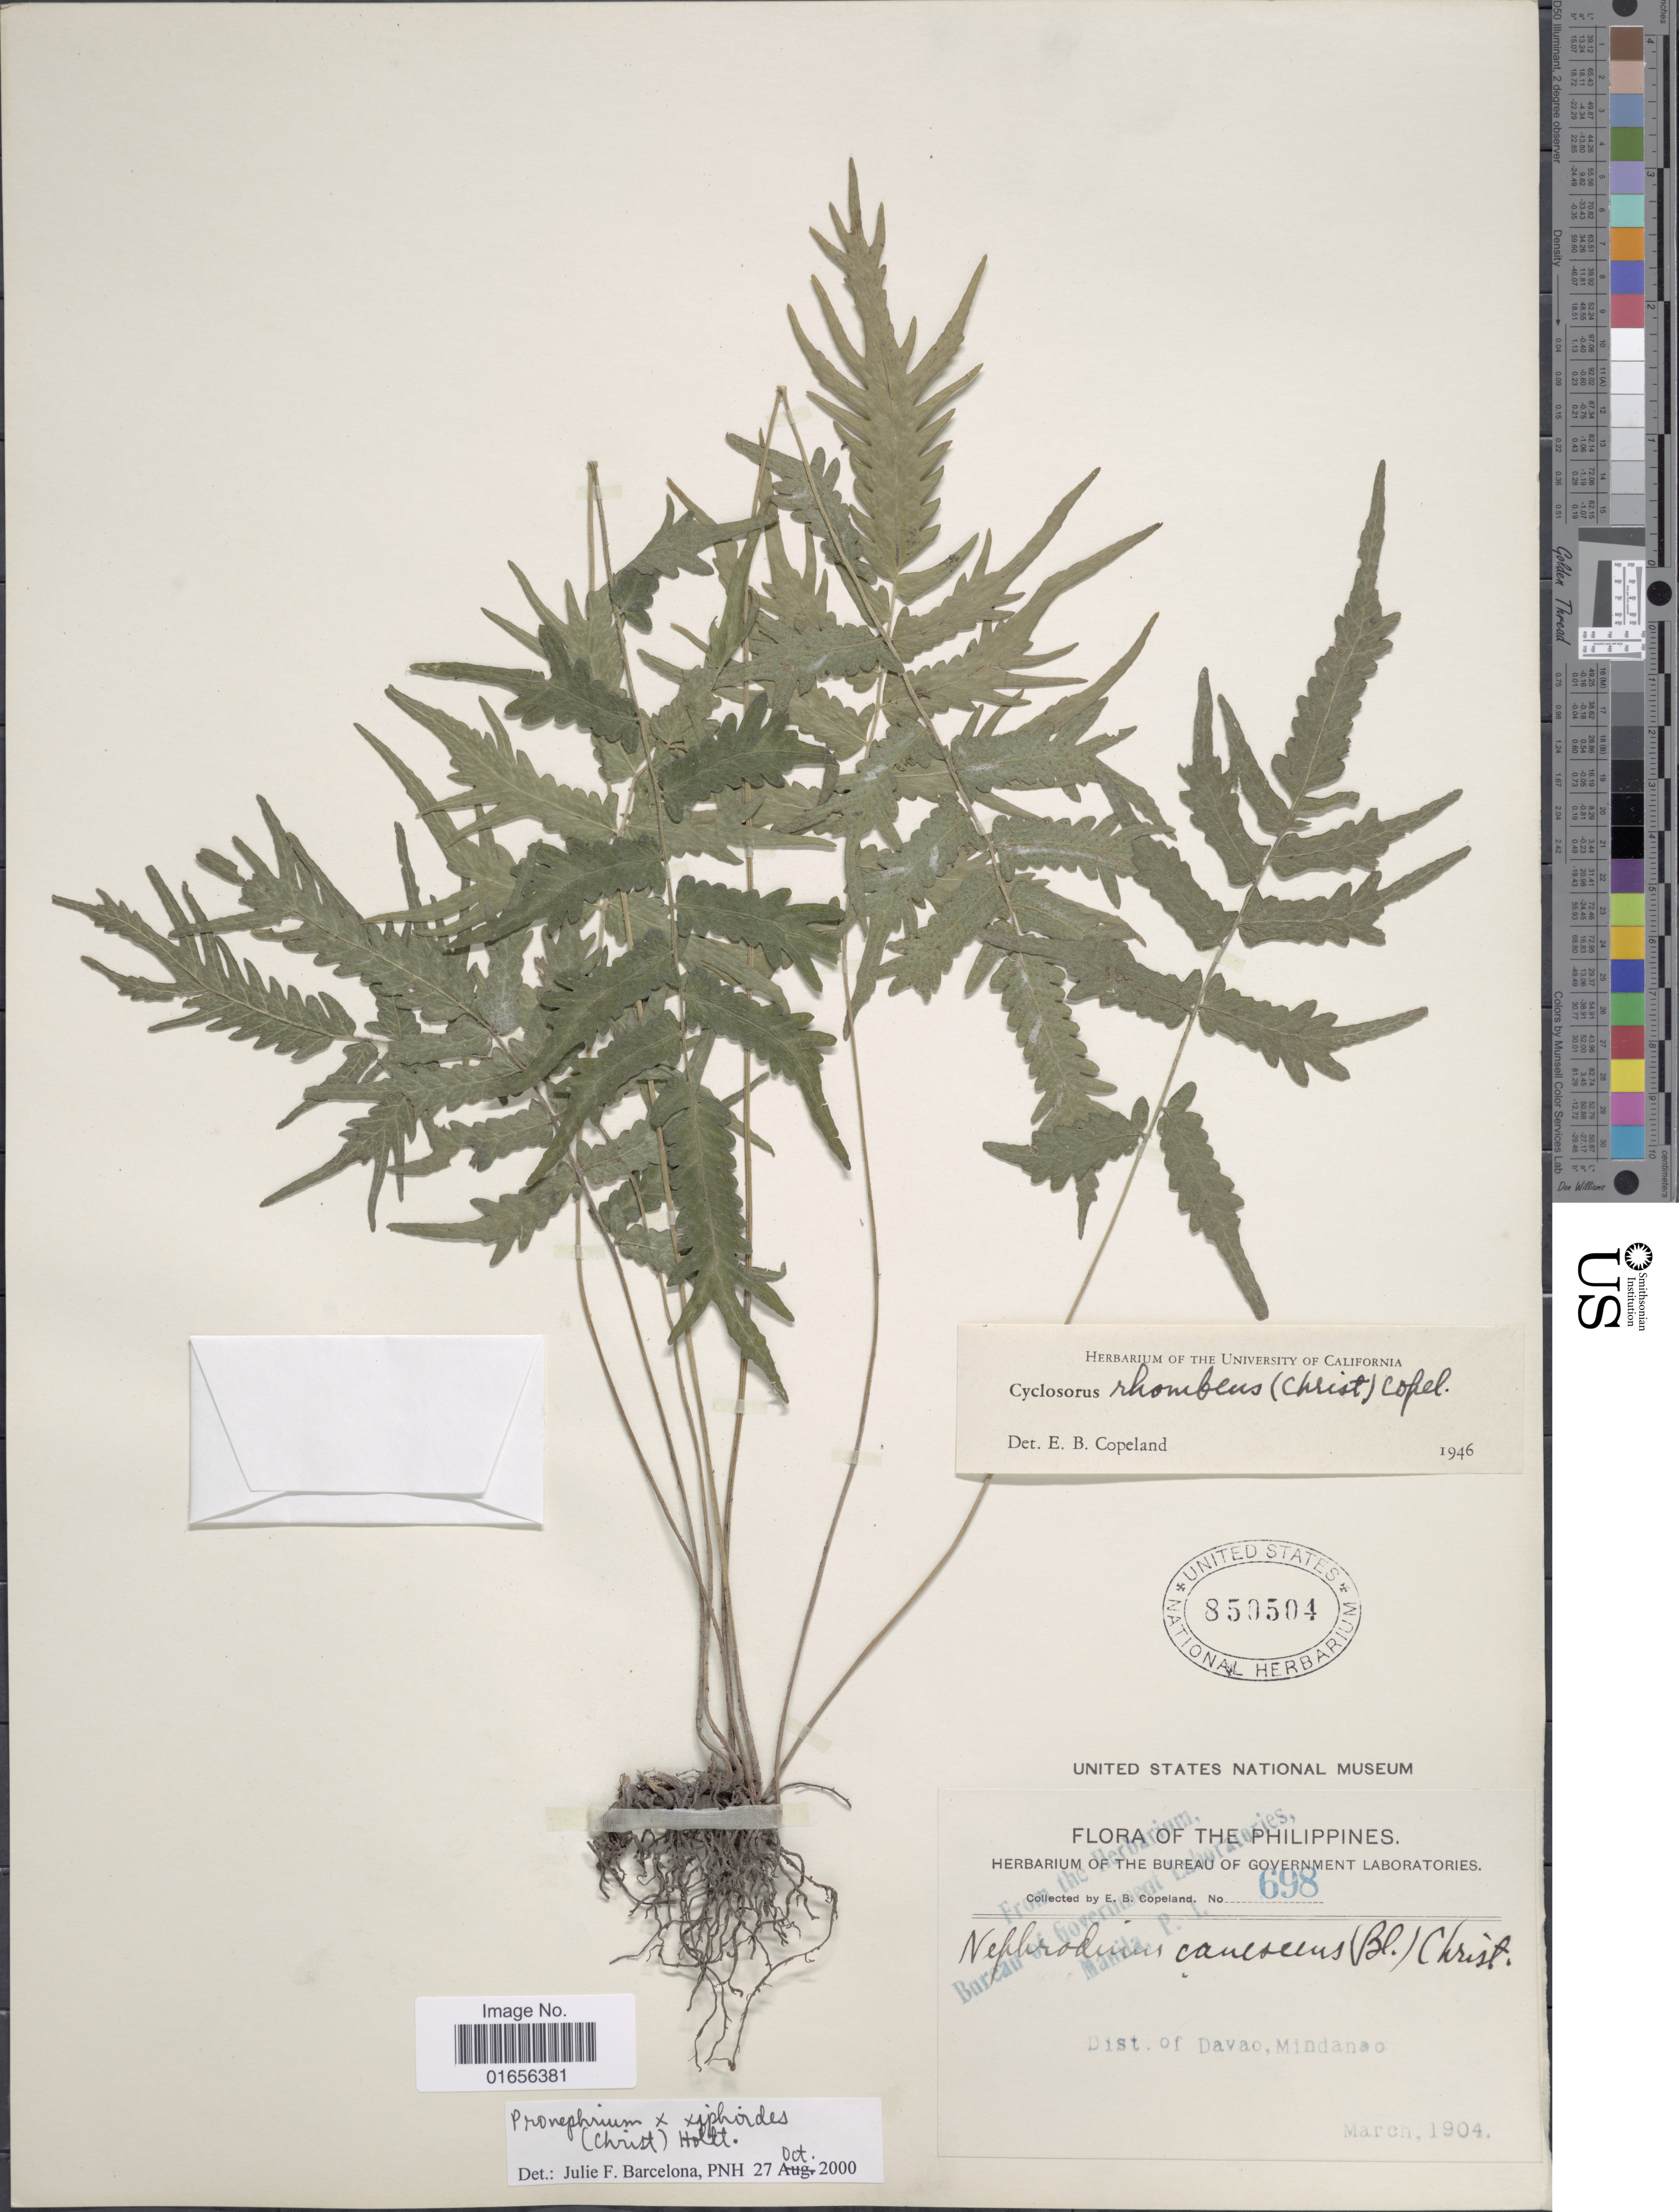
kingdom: Plantae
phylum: Tracheophyta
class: Polypodiopsida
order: Polypodiales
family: Thelypteridaceae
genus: Pronephrium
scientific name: Pronephrium xiphioides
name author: (C. Chr.) Holttum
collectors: E. B. Copeland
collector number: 698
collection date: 1904-03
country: Philippines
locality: The Philippines, Dist. of Mindanao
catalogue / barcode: US 850504